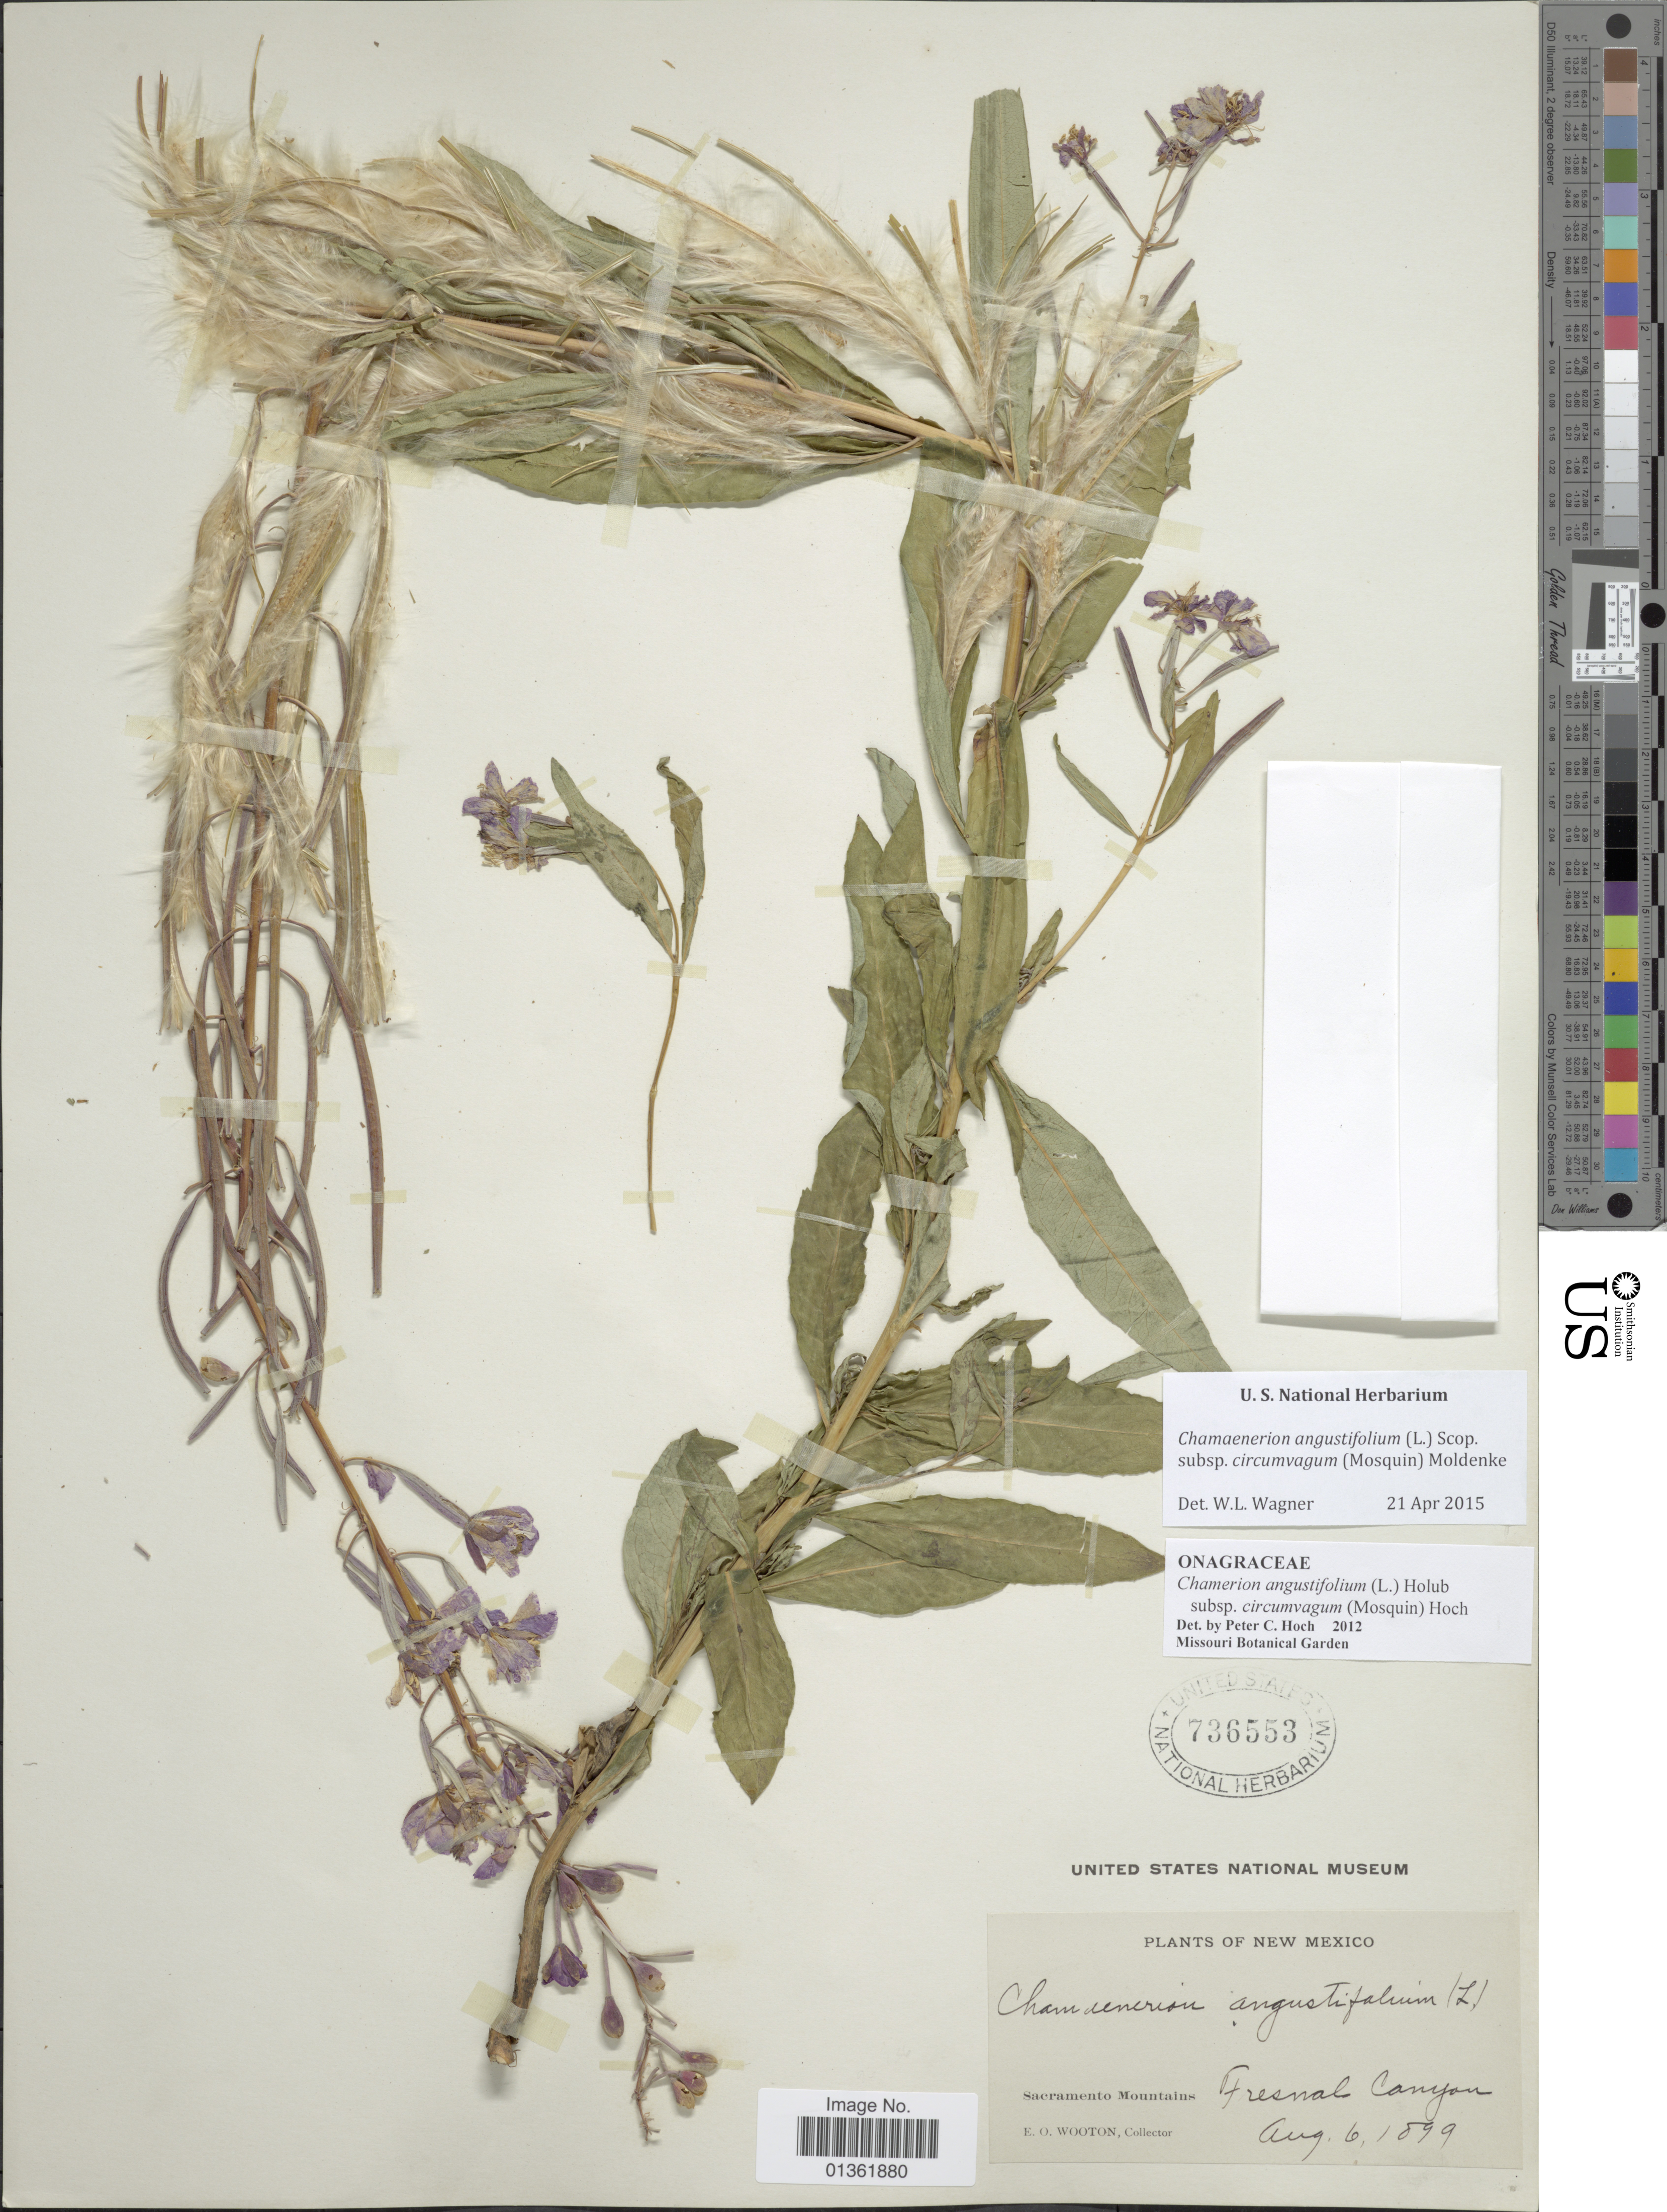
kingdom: Plantae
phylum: Tracheophyta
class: Magnoliopsida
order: Myrtales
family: Onagraceae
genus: Chamaenerion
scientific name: Chamaenerion angustifolium subsp. circumvagum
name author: (Mosquin) Moldenke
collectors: E. O. Wooton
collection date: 1899-08-06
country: United States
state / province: New Mexico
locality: Sacramento Mountains. Fresnal Canyon.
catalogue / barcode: US 736553